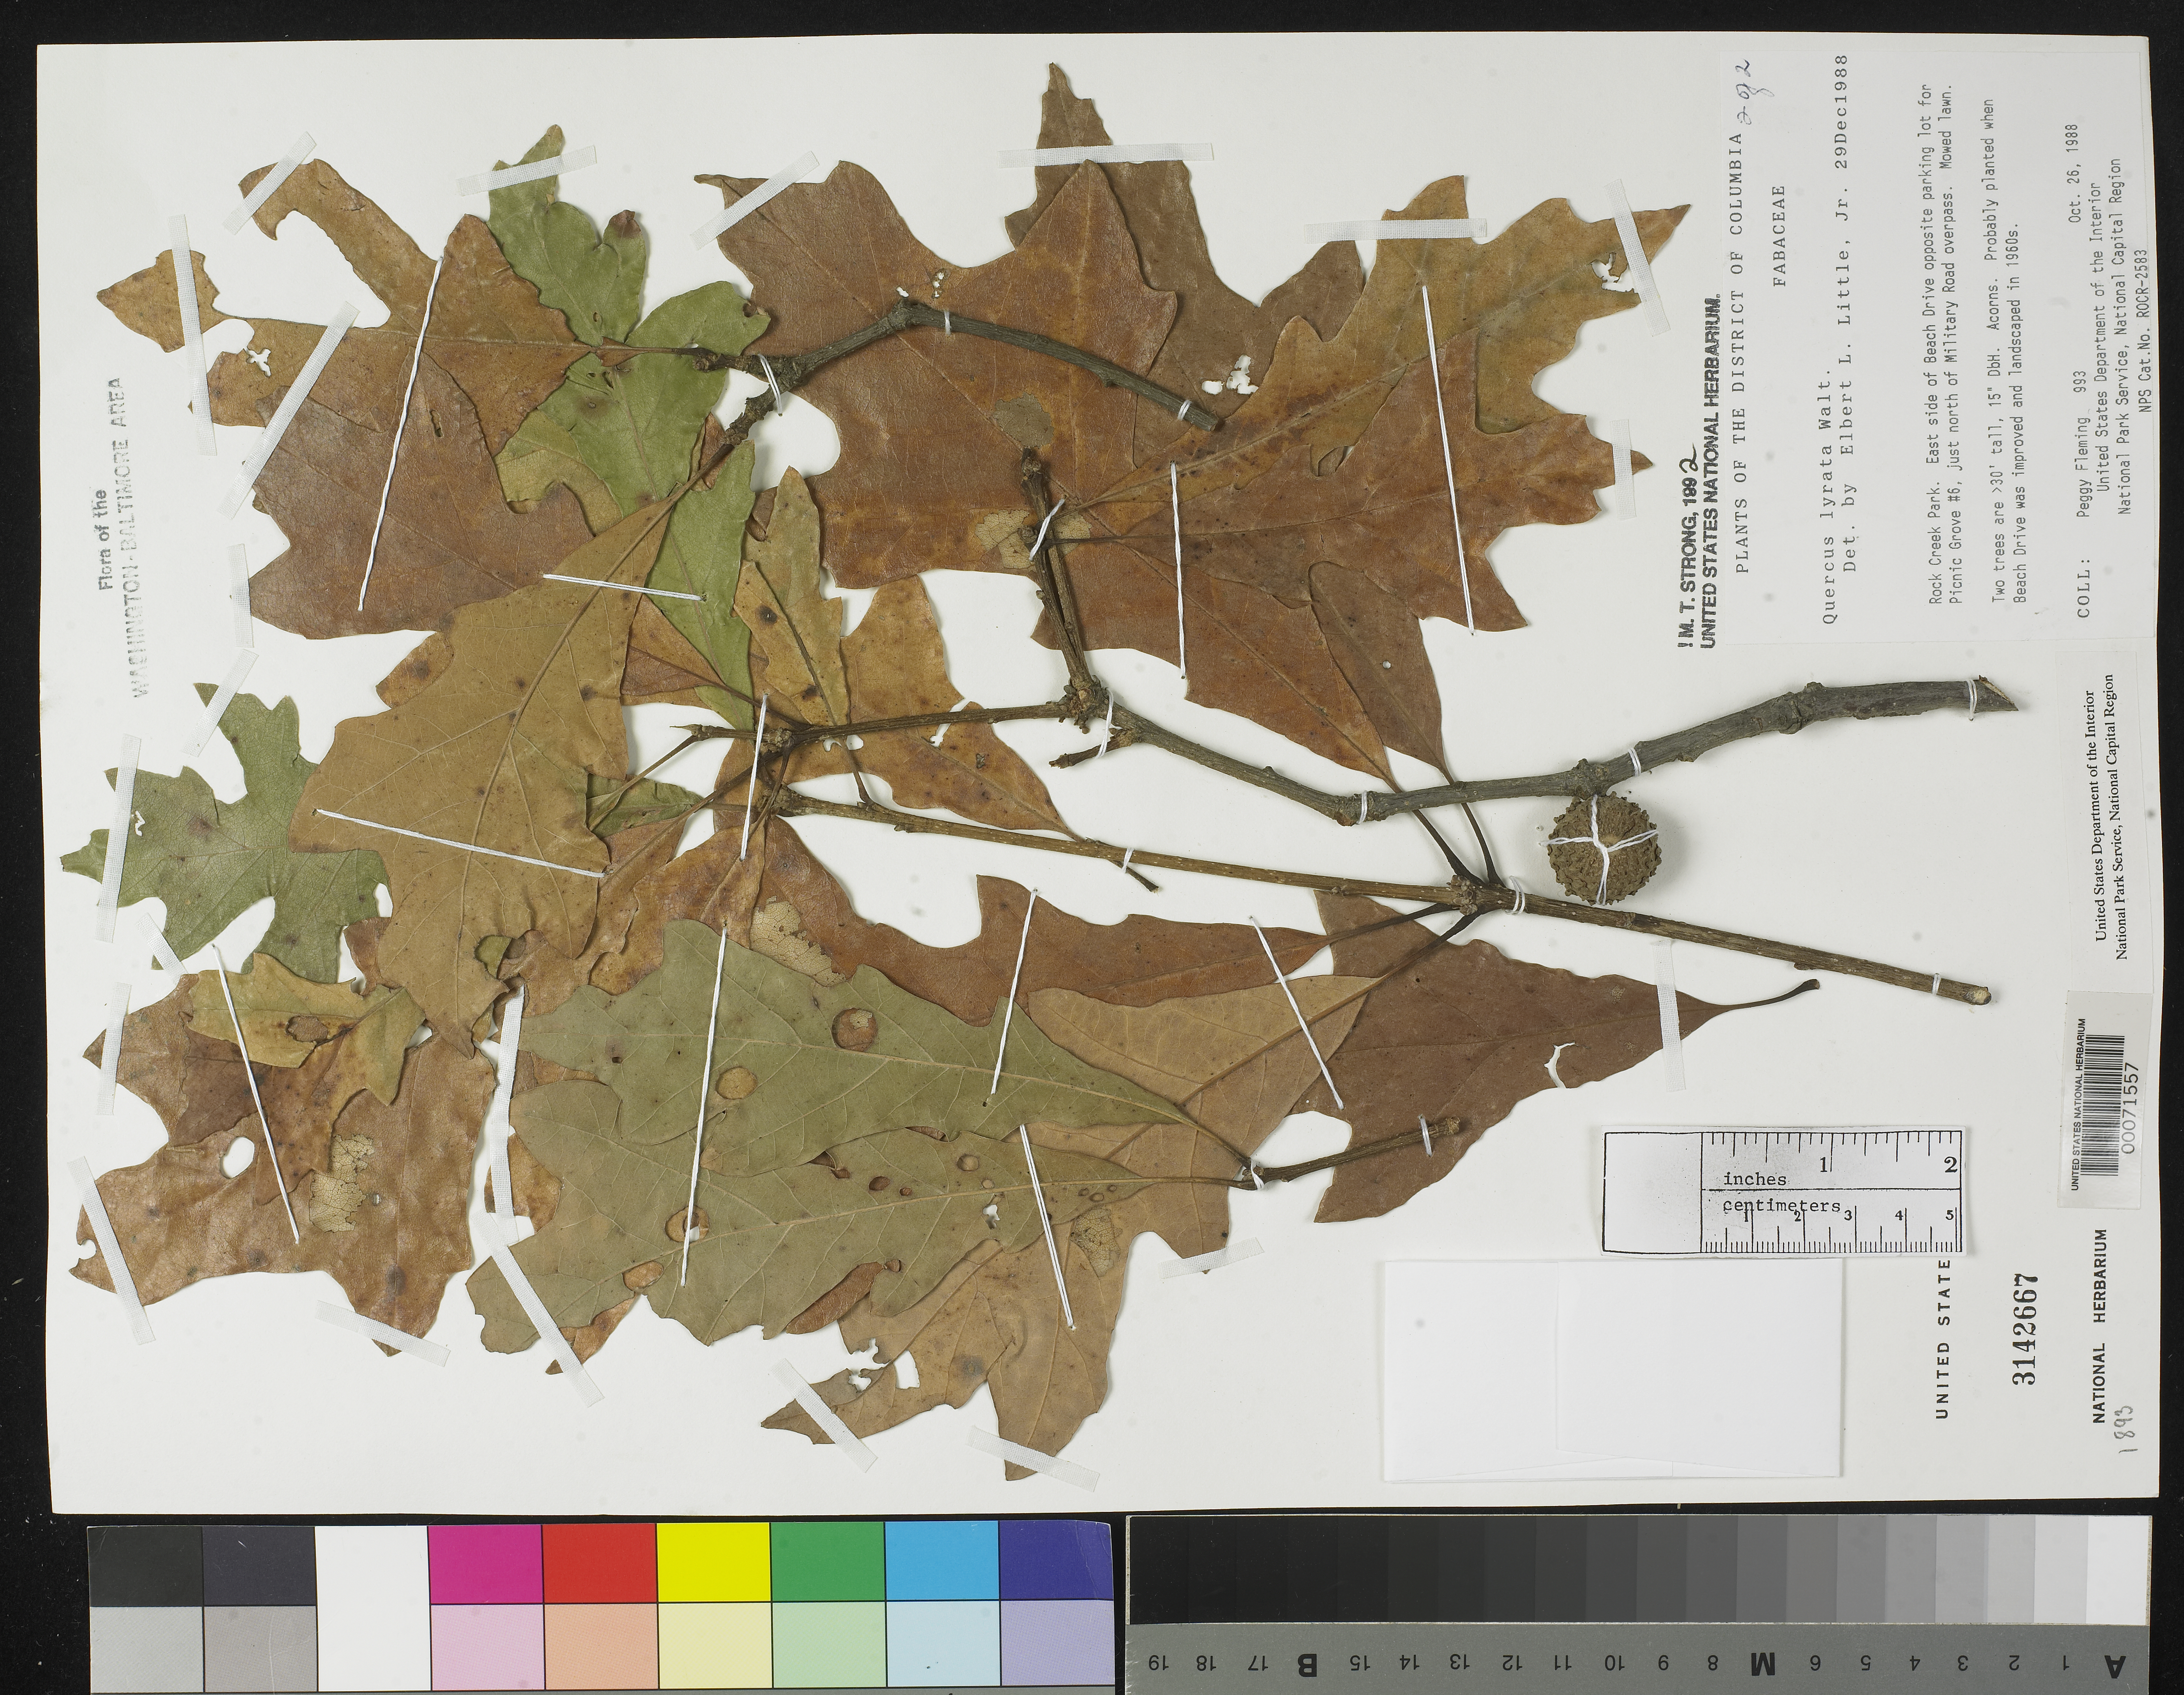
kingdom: Plantae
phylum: Tracheophyta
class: Magnoliopsida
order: Fagales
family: Fagaceae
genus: Quercus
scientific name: Quercus lyrata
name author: Walter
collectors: P. Fleming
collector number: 993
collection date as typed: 26 Oct 1988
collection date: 1988-10-26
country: United States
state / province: District of Columbia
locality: Rock Creek Park, Beach Drive Rock Creek Park and vicinity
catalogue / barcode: US 3142667